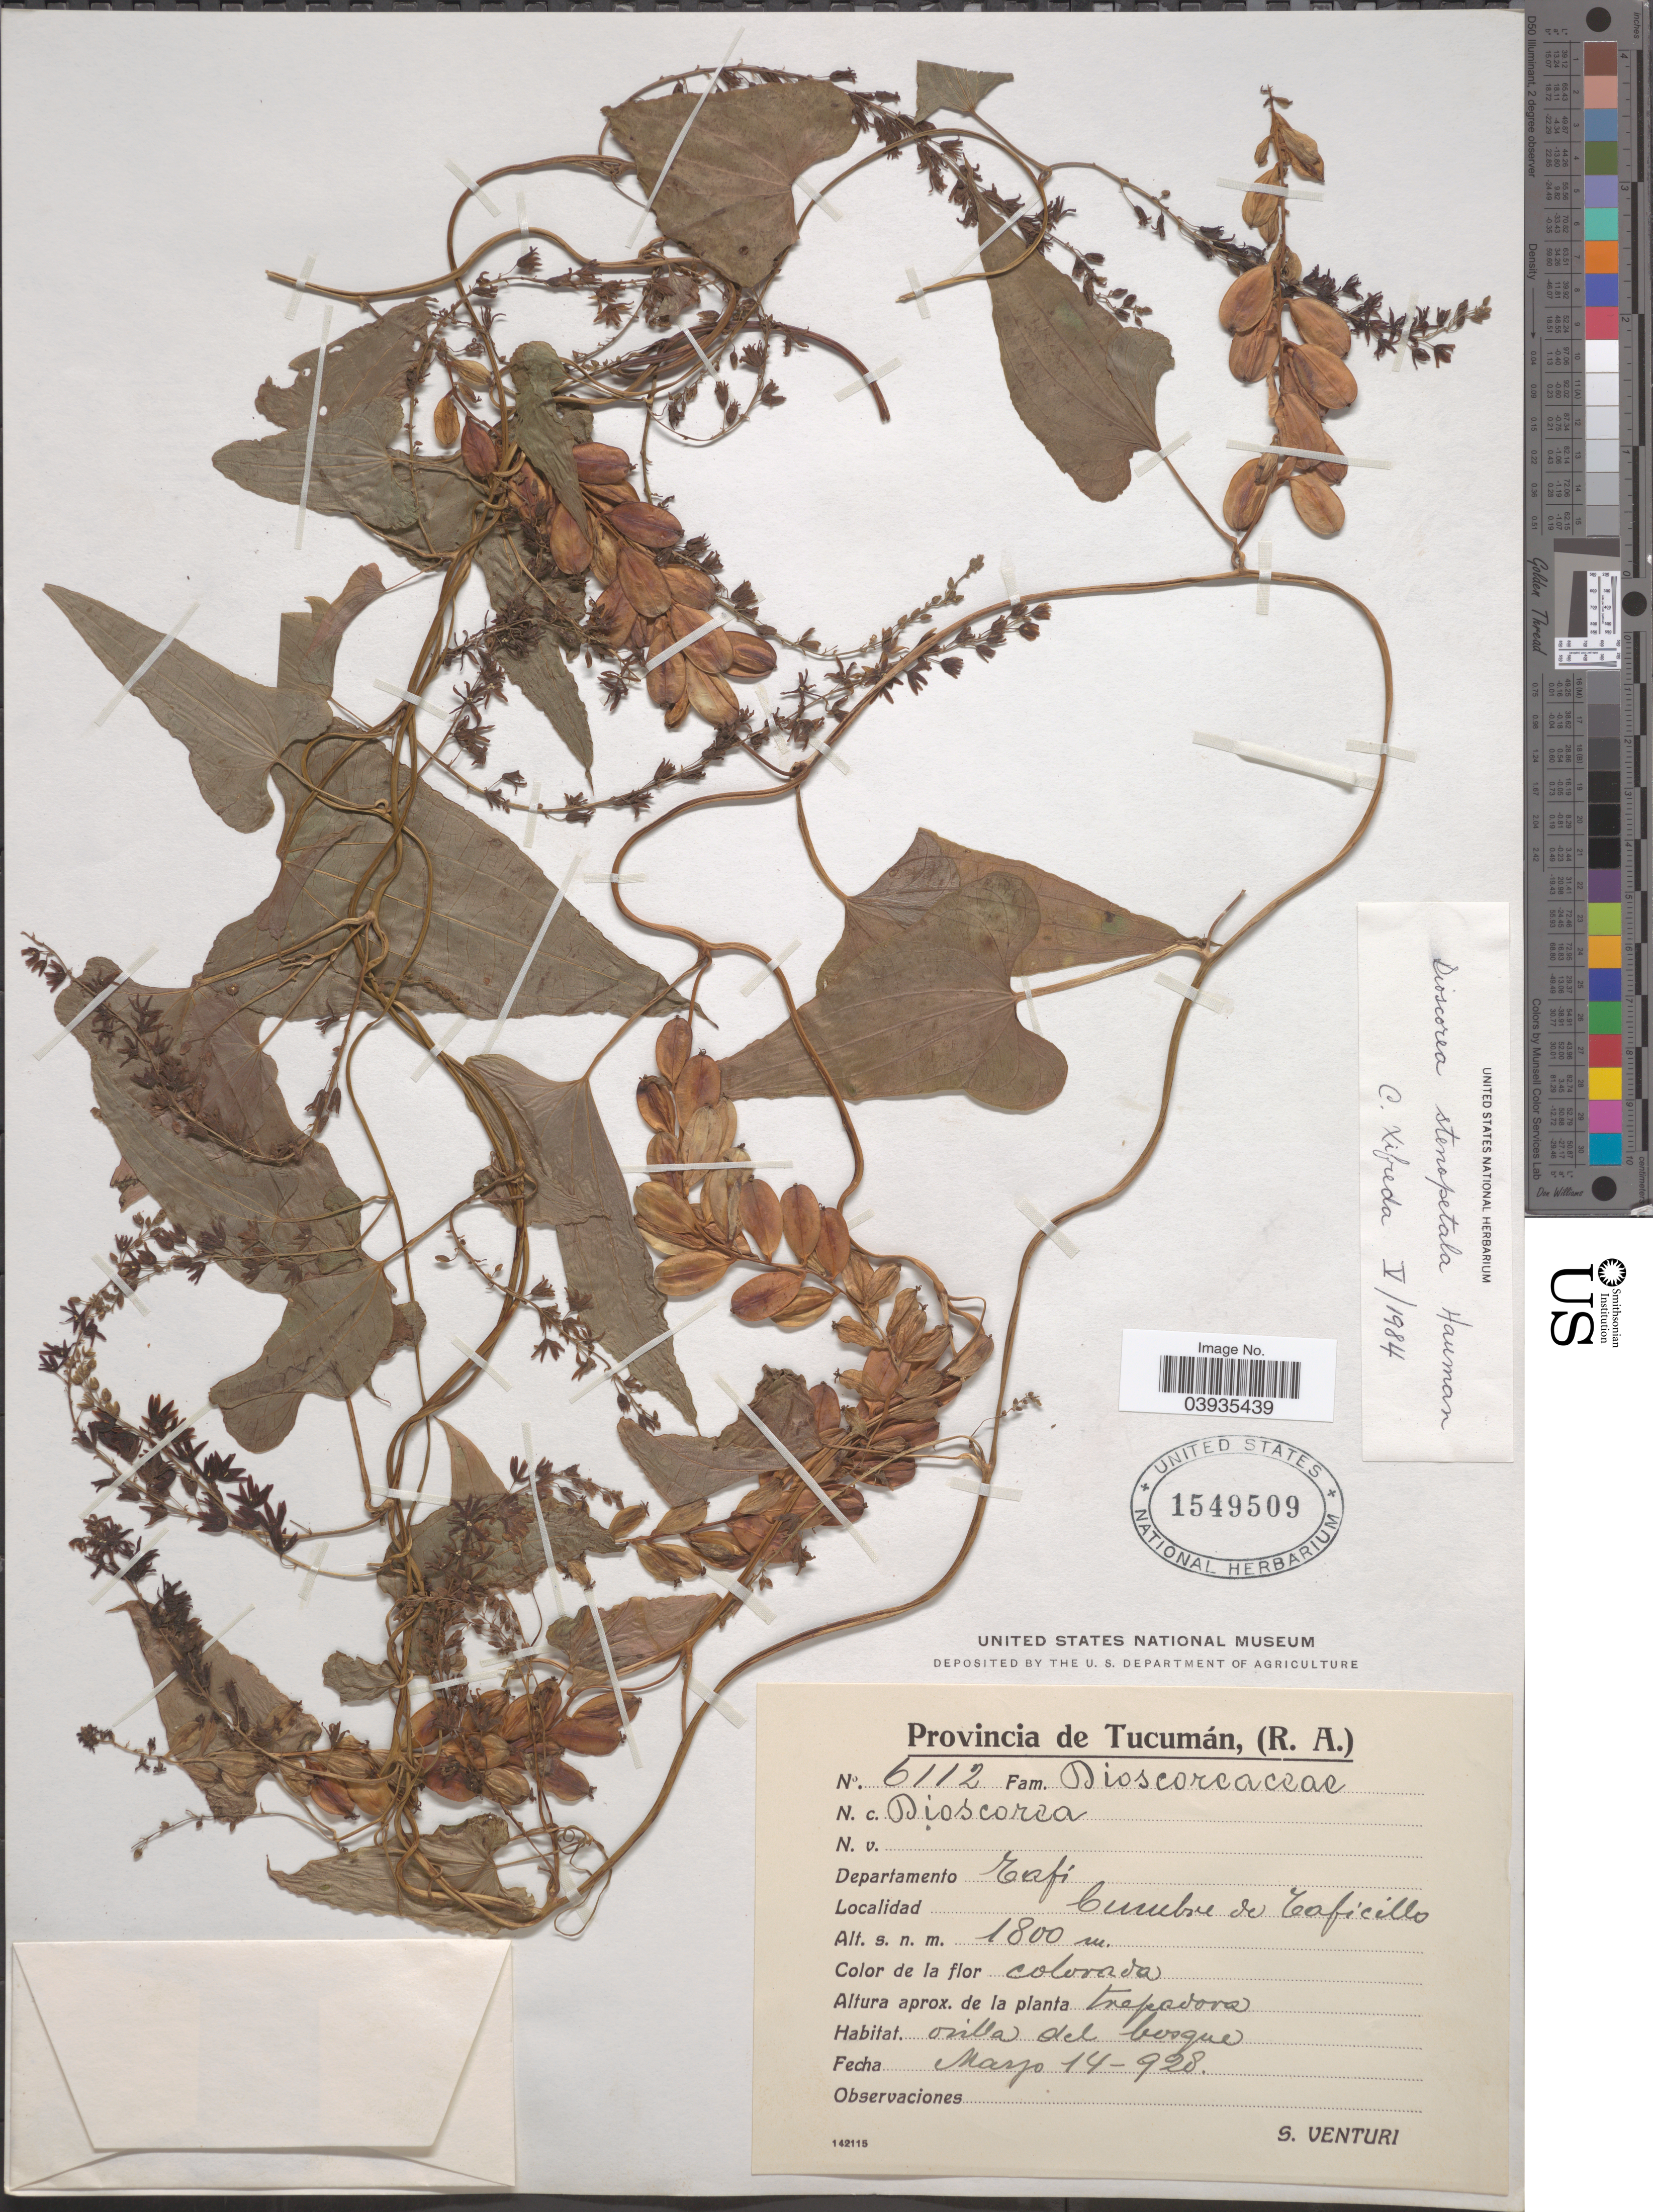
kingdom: Plantae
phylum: Tracheophyta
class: Liliopsida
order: Dioscoreales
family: Dioscoreaceae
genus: Dioscorea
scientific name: Dioscorea stenopetala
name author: Hauman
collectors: S. Venturi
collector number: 6112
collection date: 1928-03-14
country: Argentina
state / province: Tucuman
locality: Departamento Tafi. Cumbre de Taficillo.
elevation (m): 1800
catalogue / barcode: US 1549509